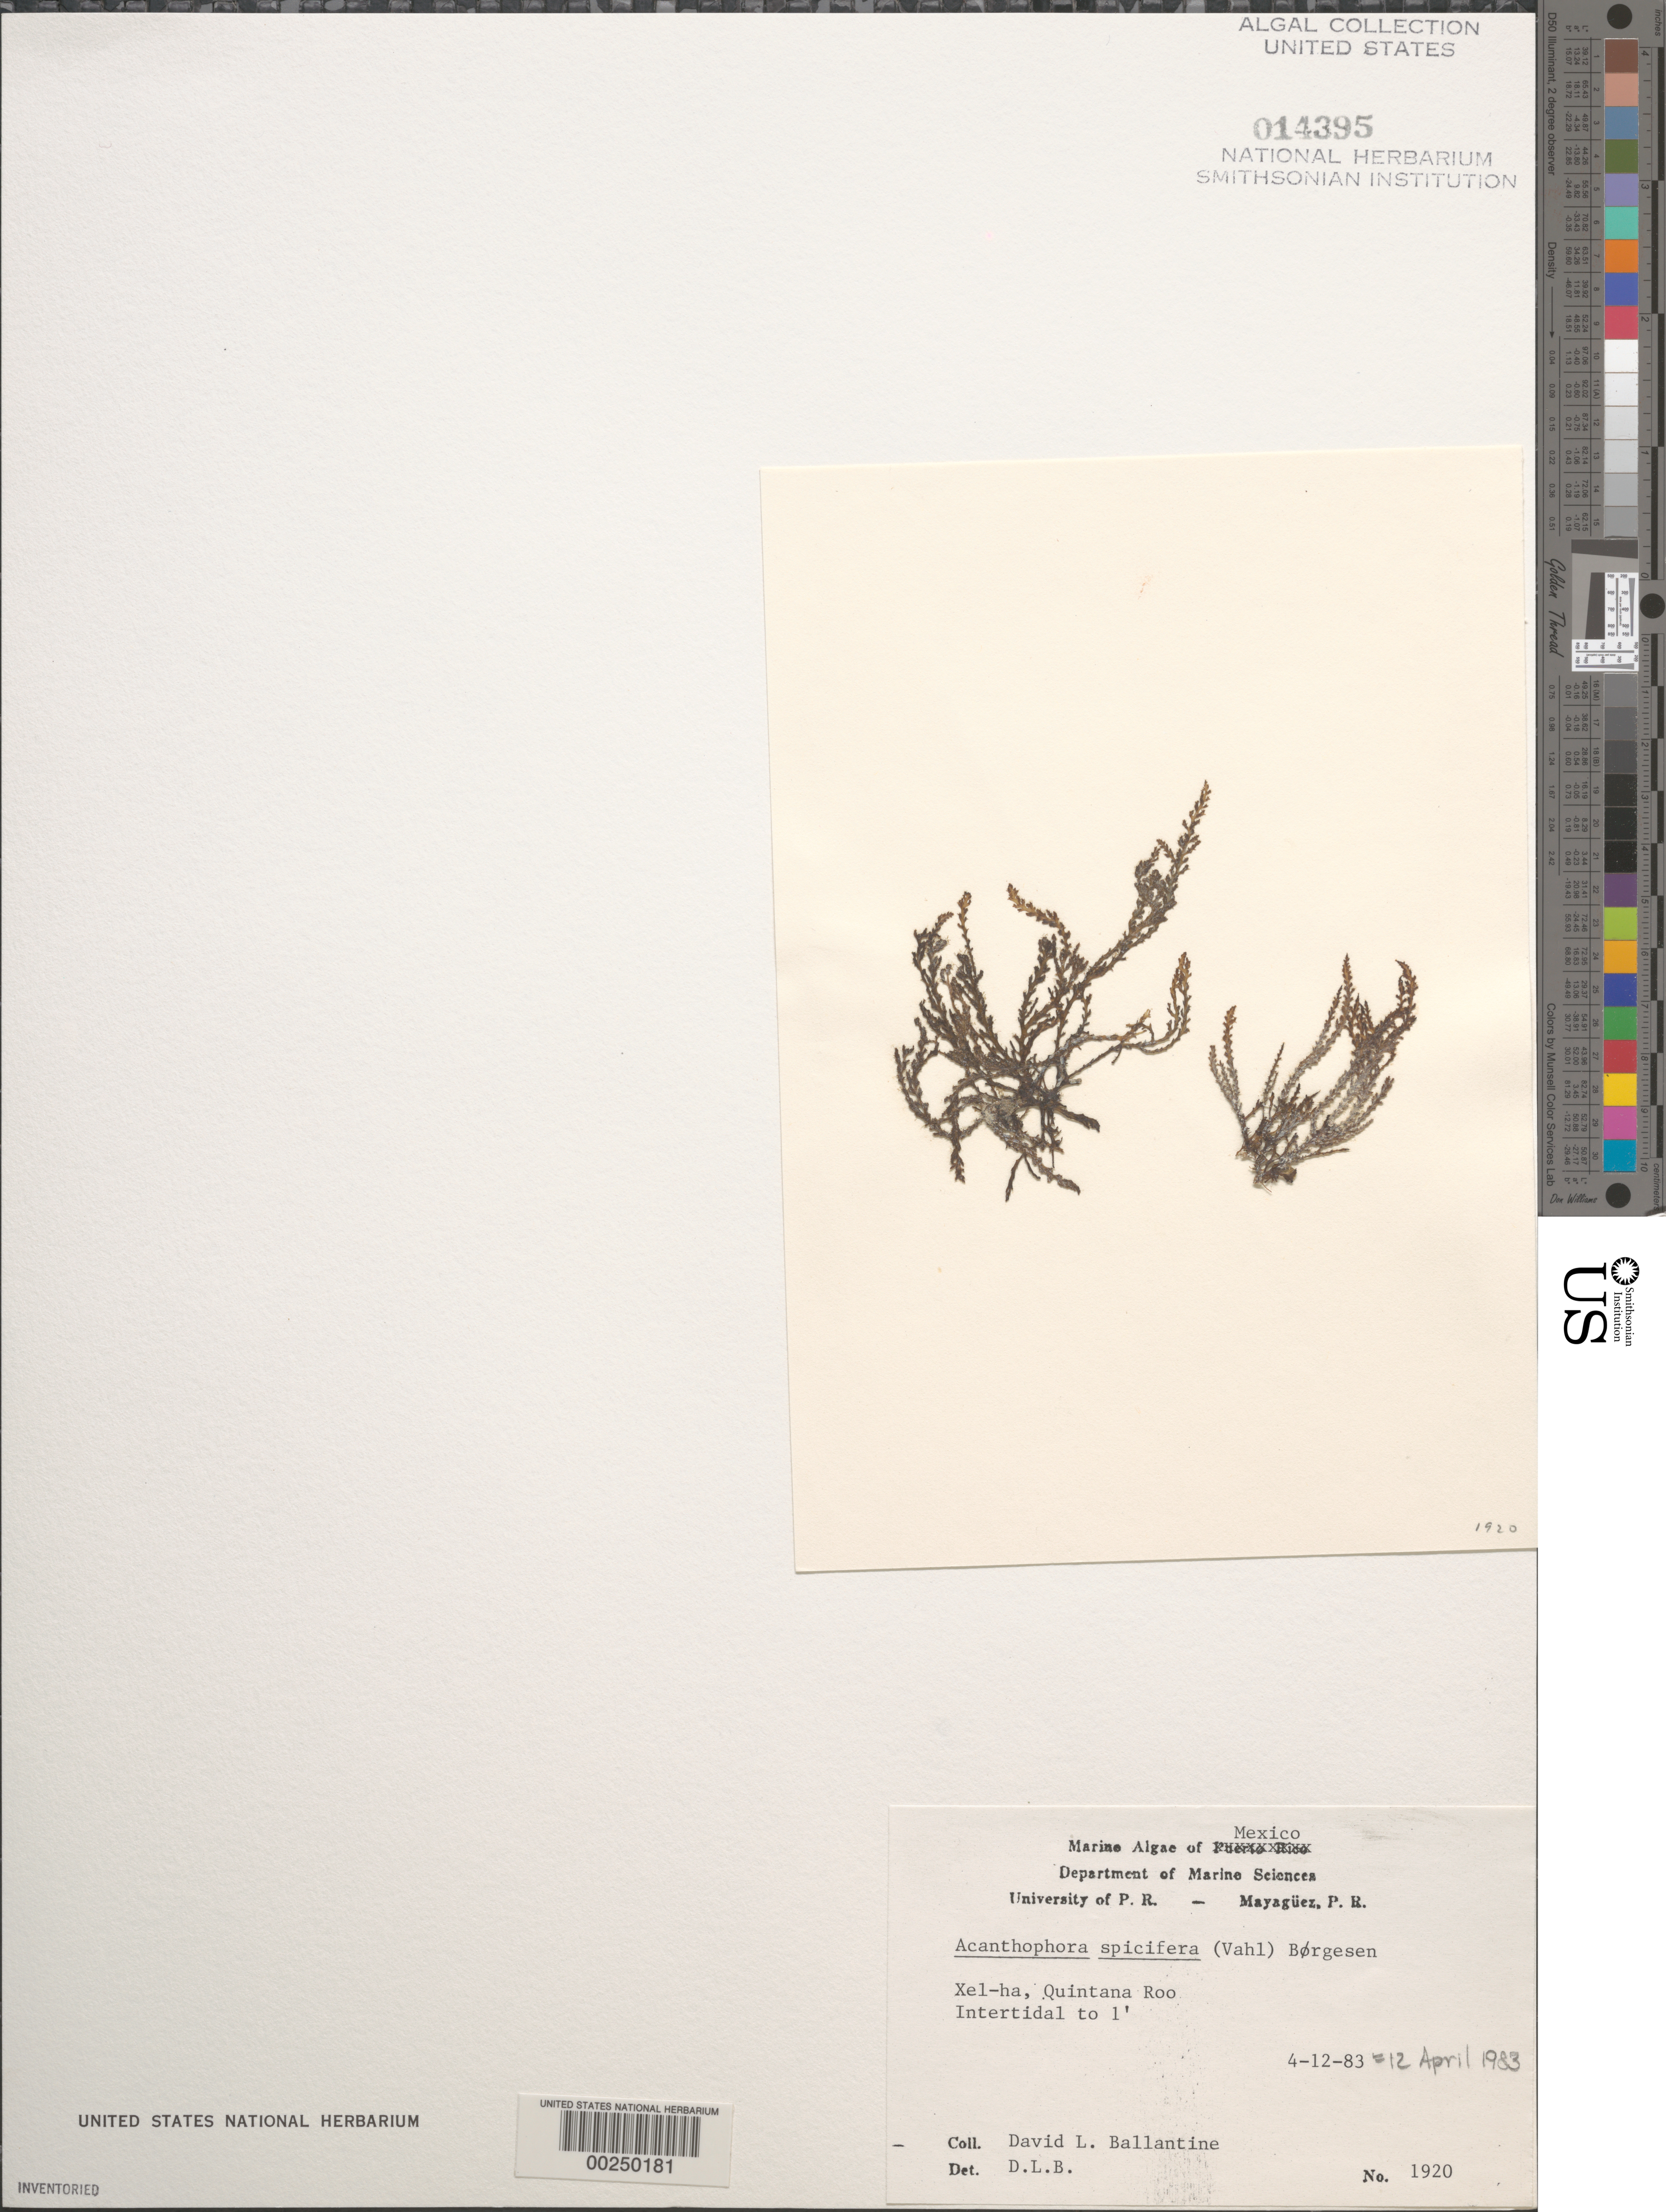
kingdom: Plantae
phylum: Rhodophyta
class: Florideophyceae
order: Ceramiales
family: Rhodomelaceae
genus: Acanthophora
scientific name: Acanthophora spicifera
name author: (Vahl) Børgesen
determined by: Ballantine, D. L.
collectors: D.L. Ballantine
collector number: DLB 1920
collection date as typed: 12 Apr 1983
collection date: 1983-04-12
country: Mexico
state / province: Quintana Roo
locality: Xel-ha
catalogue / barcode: US 14395